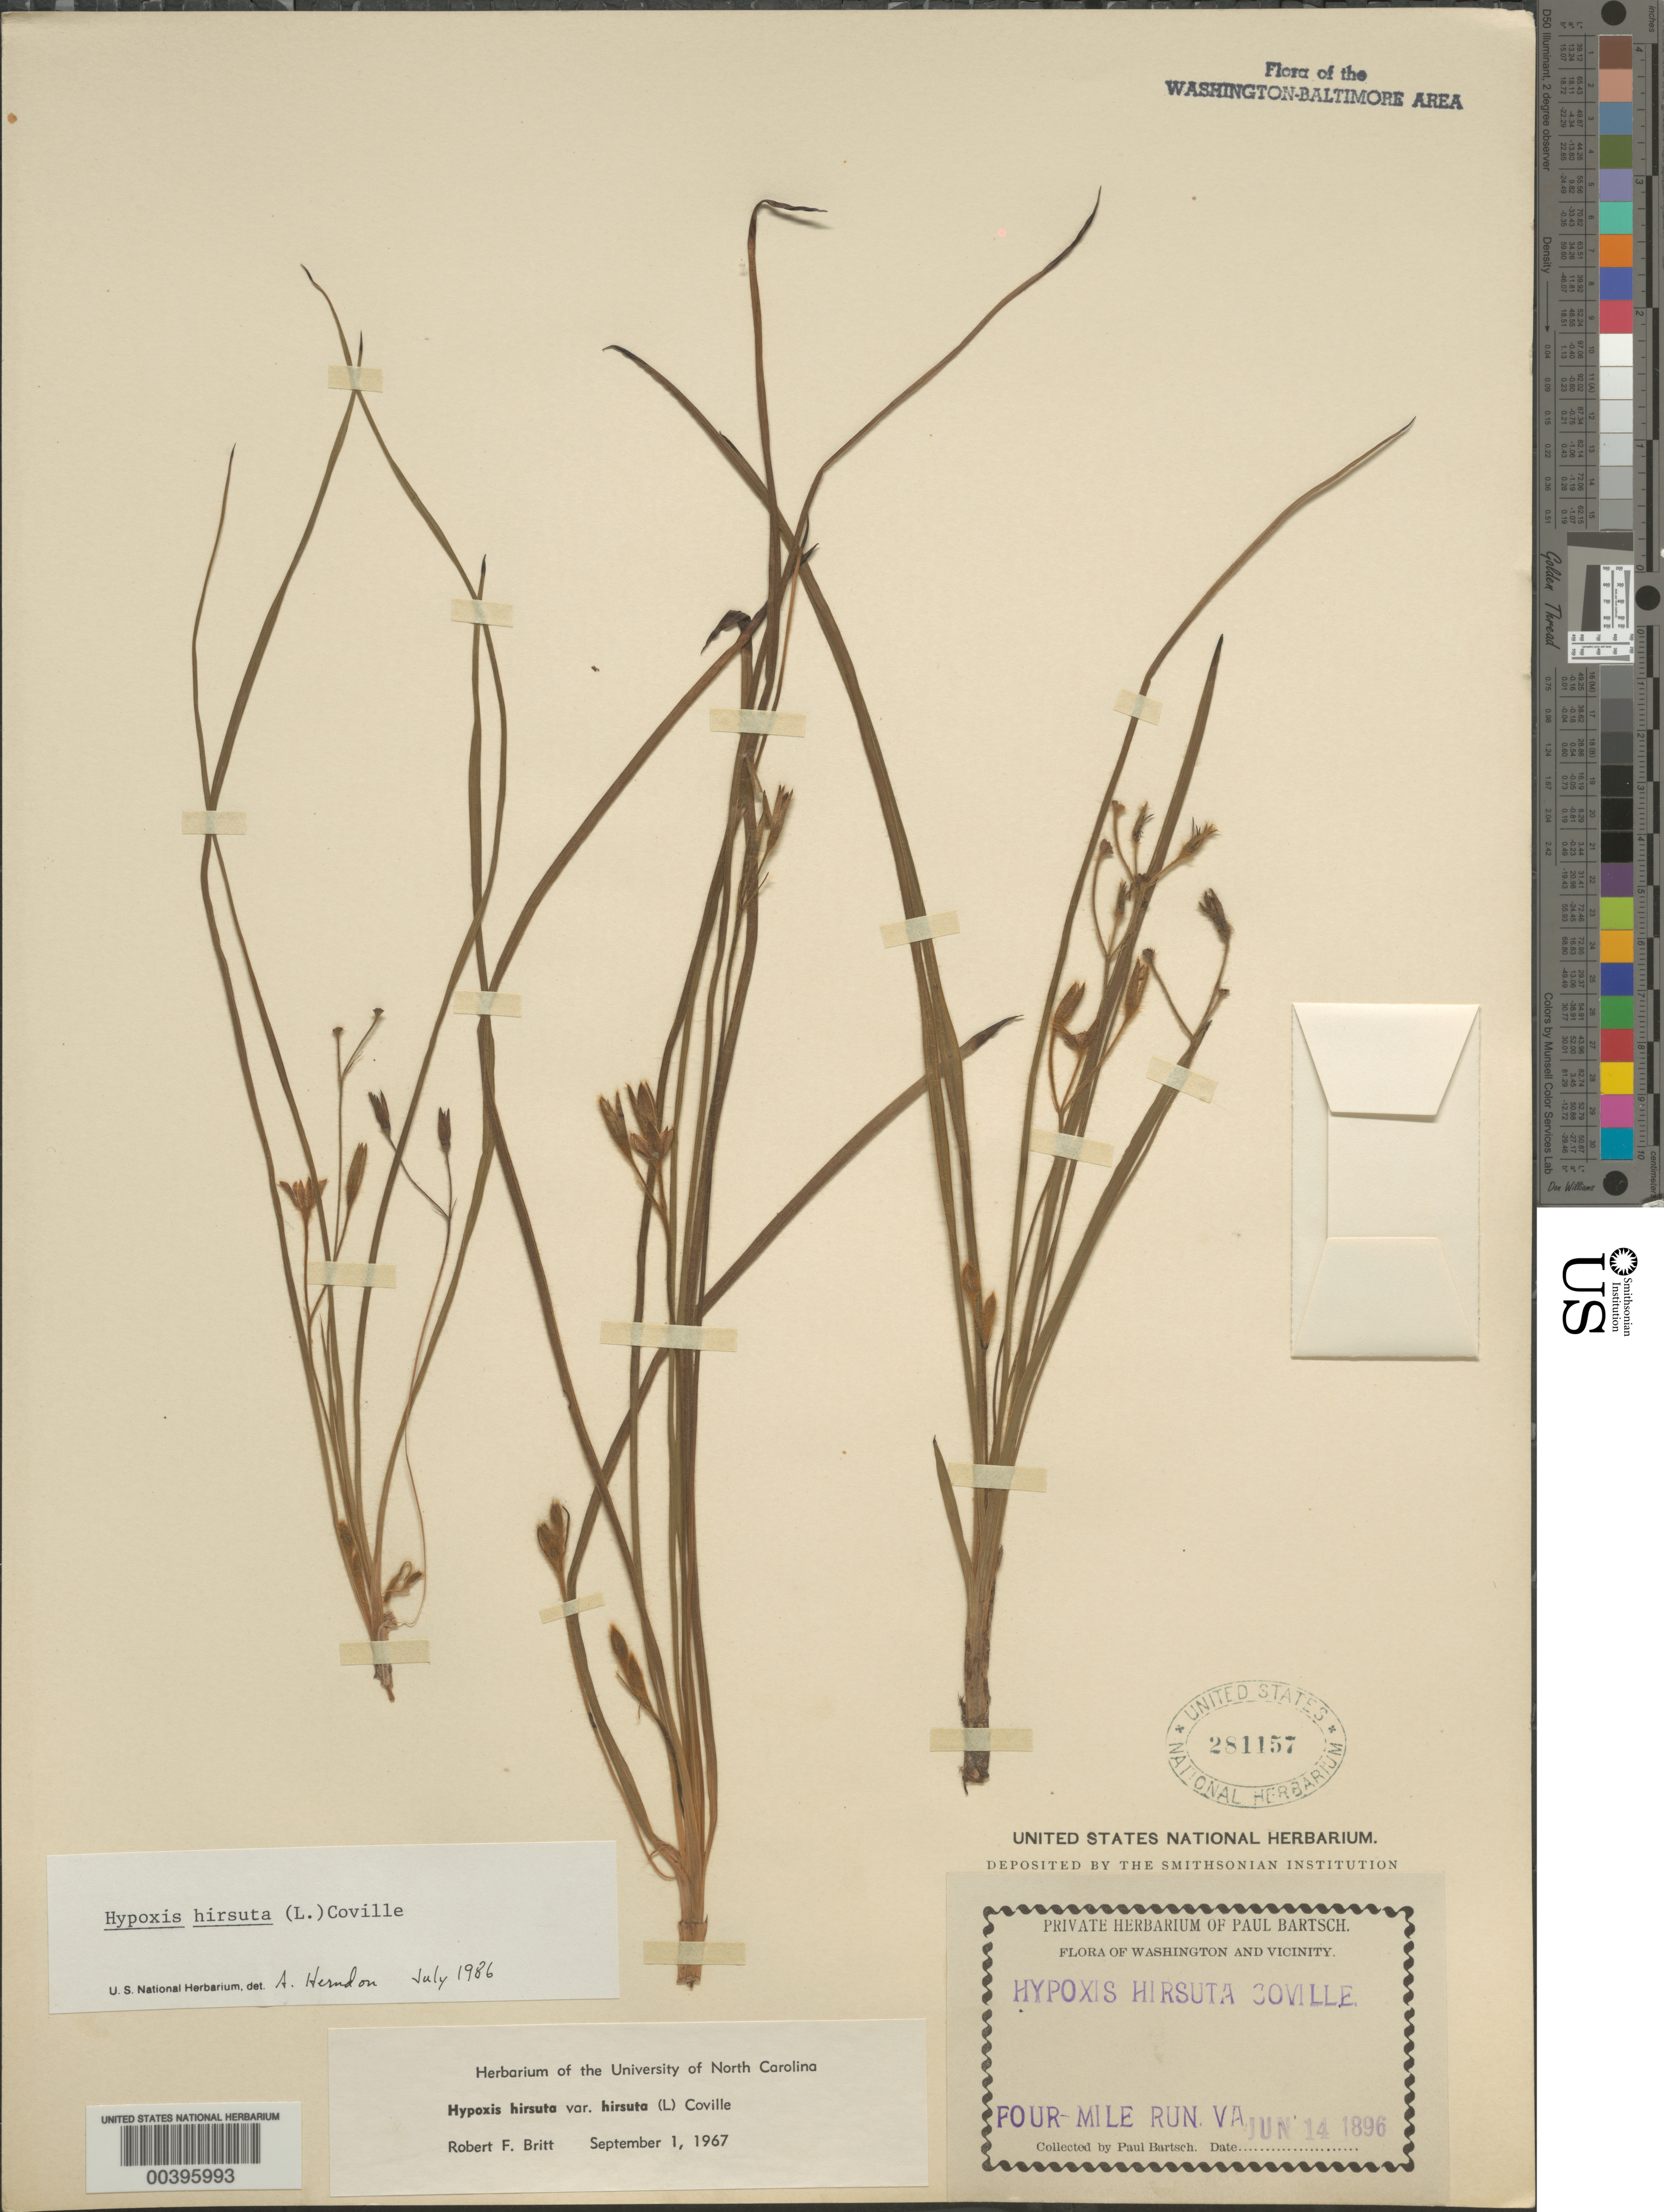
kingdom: Plantae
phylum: Tracheophyta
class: Liliopsida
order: Asparagales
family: Hypoxidaceae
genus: Hypoxis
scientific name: Hypoxis hirsuta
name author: (L.) Coville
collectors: P. Bartsch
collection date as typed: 14 Jun 1896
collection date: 1896-06-14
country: United States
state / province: Virginia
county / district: Arlington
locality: Four Mile Run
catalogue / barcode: US 281157